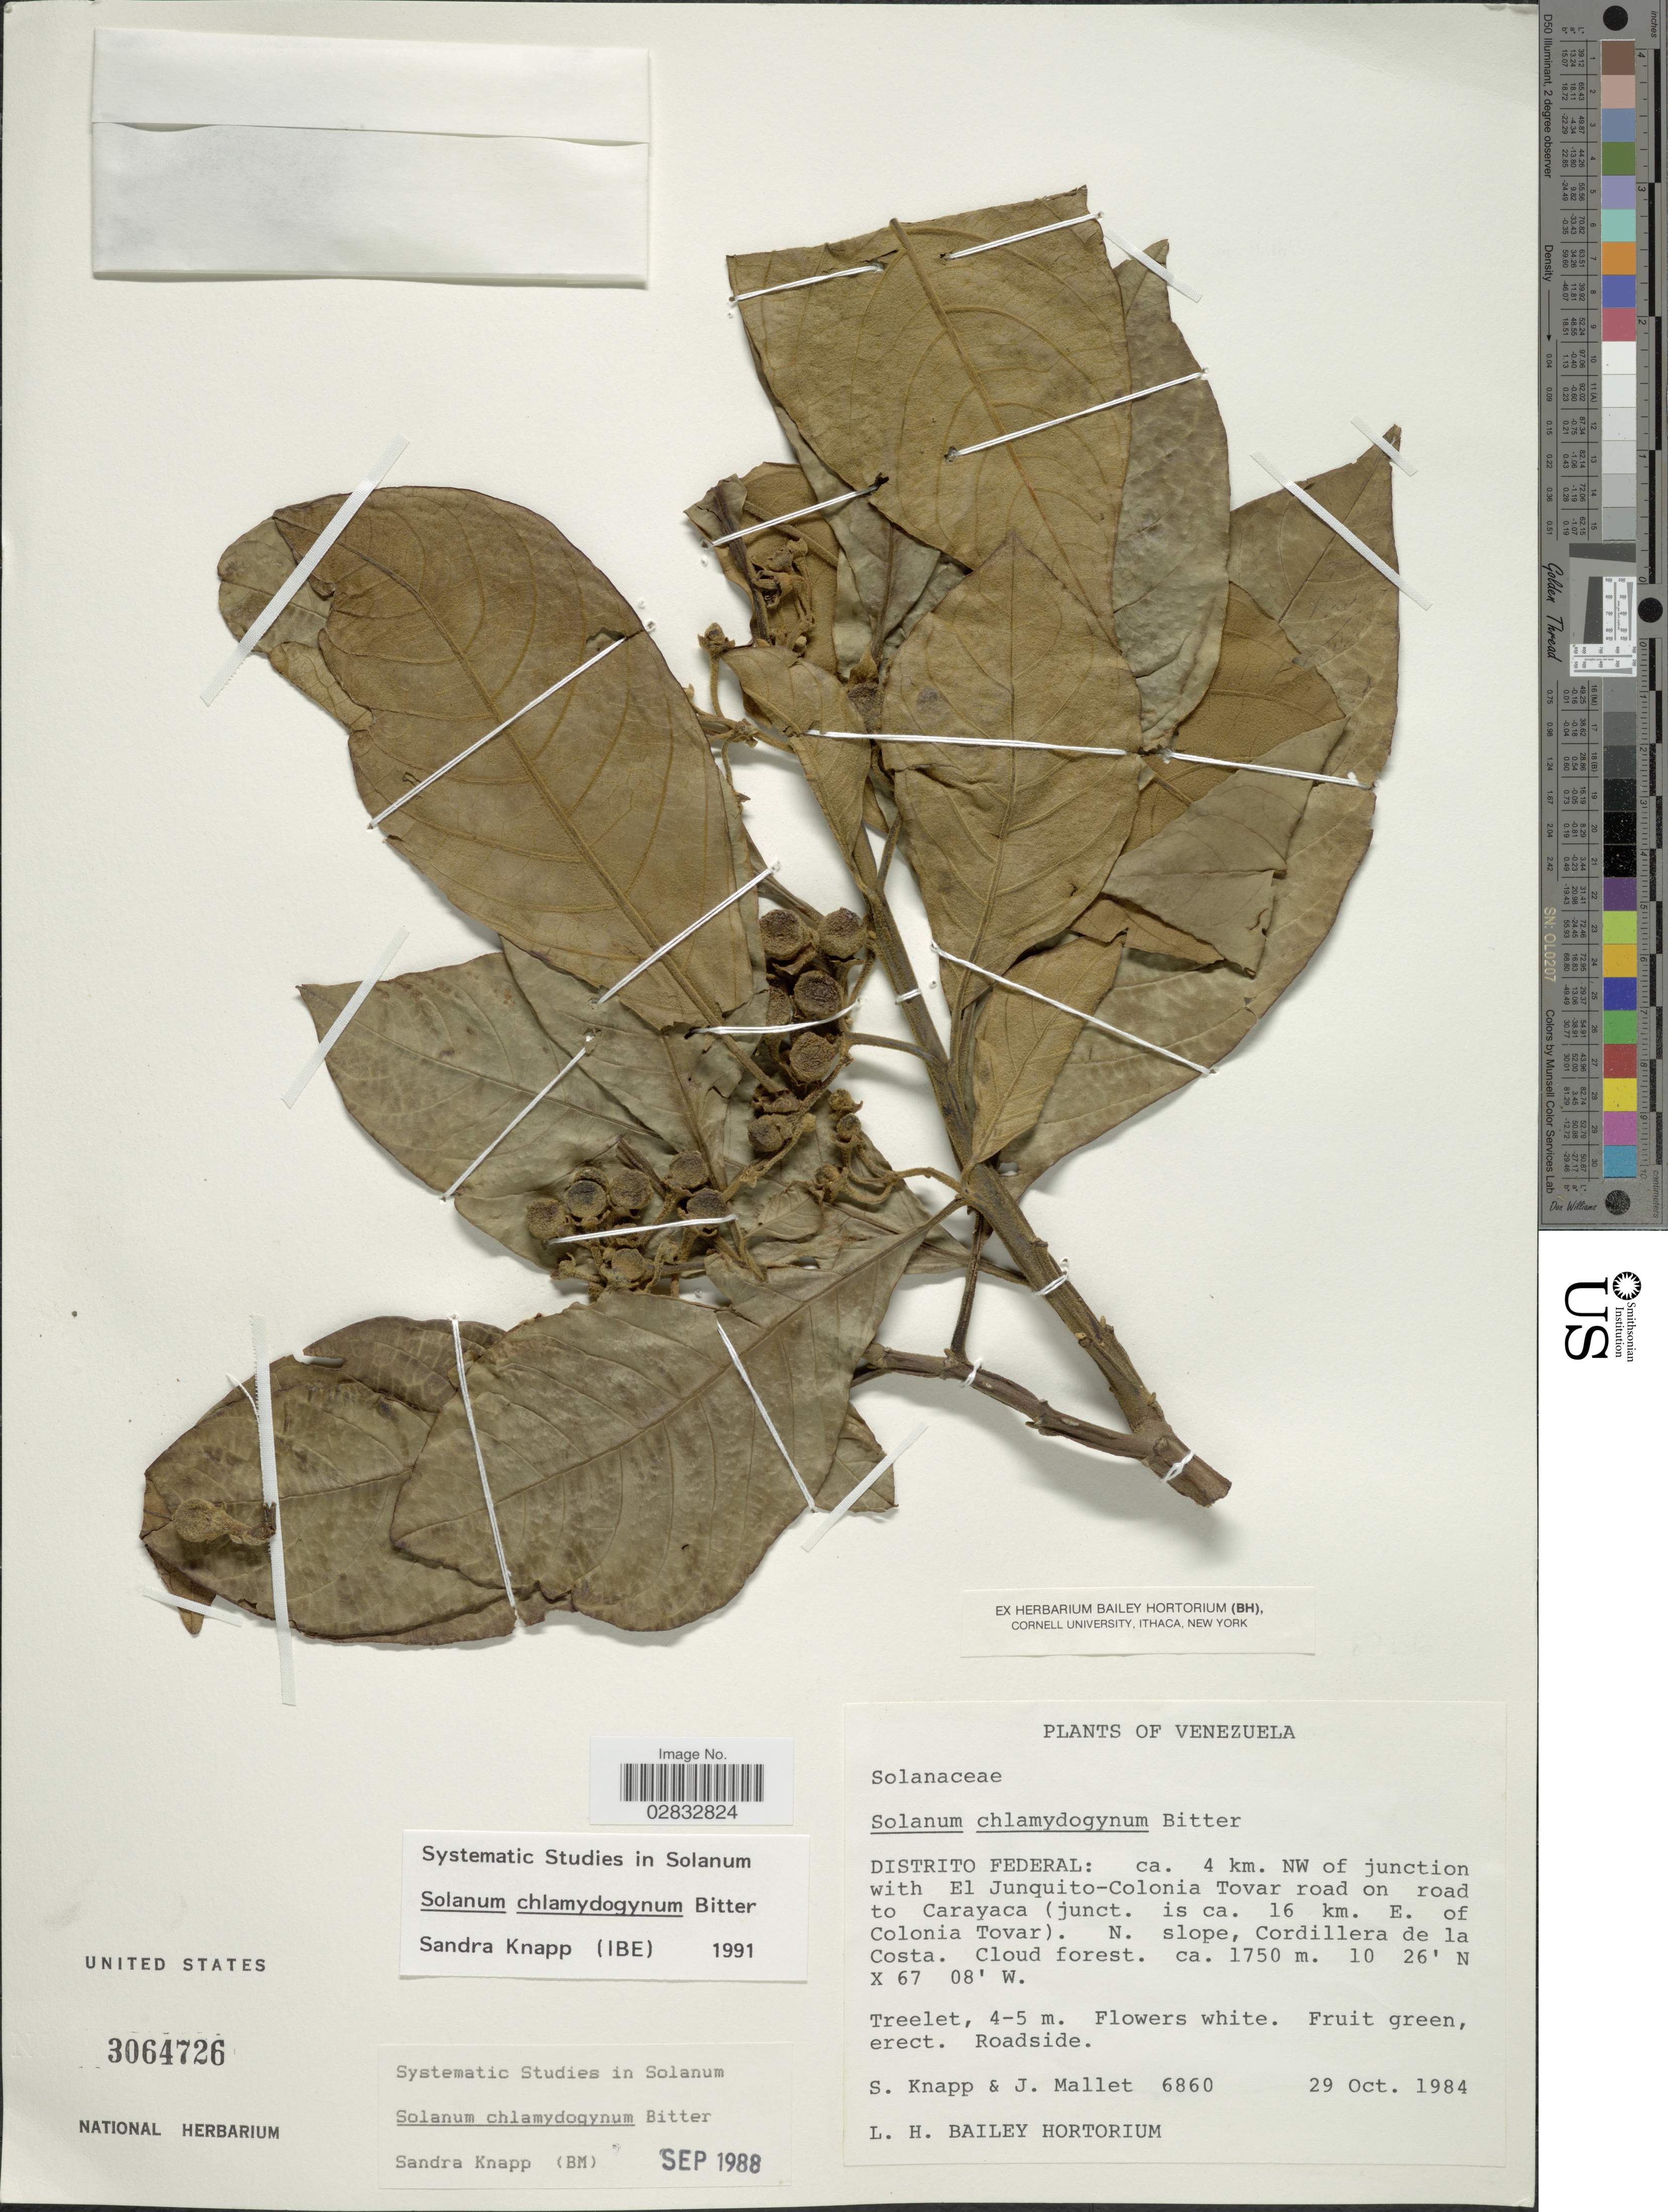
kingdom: Plantae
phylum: Tracheophyta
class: Magnoliopsida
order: Solanales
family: Solanaceae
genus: Solanum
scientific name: Solanum chlamydogynum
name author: Bitter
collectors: S. Knapp & J. Mallet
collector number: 6860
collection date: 1984-10-29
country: Venezuela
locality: Distrito Federal: ca. 4 km. NW of junction with El Junquito-Colonia Tovar road on road to Carayaca (junct. is ca. 16 km. E. of Colonia Tovar). N. slope, Cordillera de la Costa.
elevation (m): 1750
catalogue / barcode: US 3064726